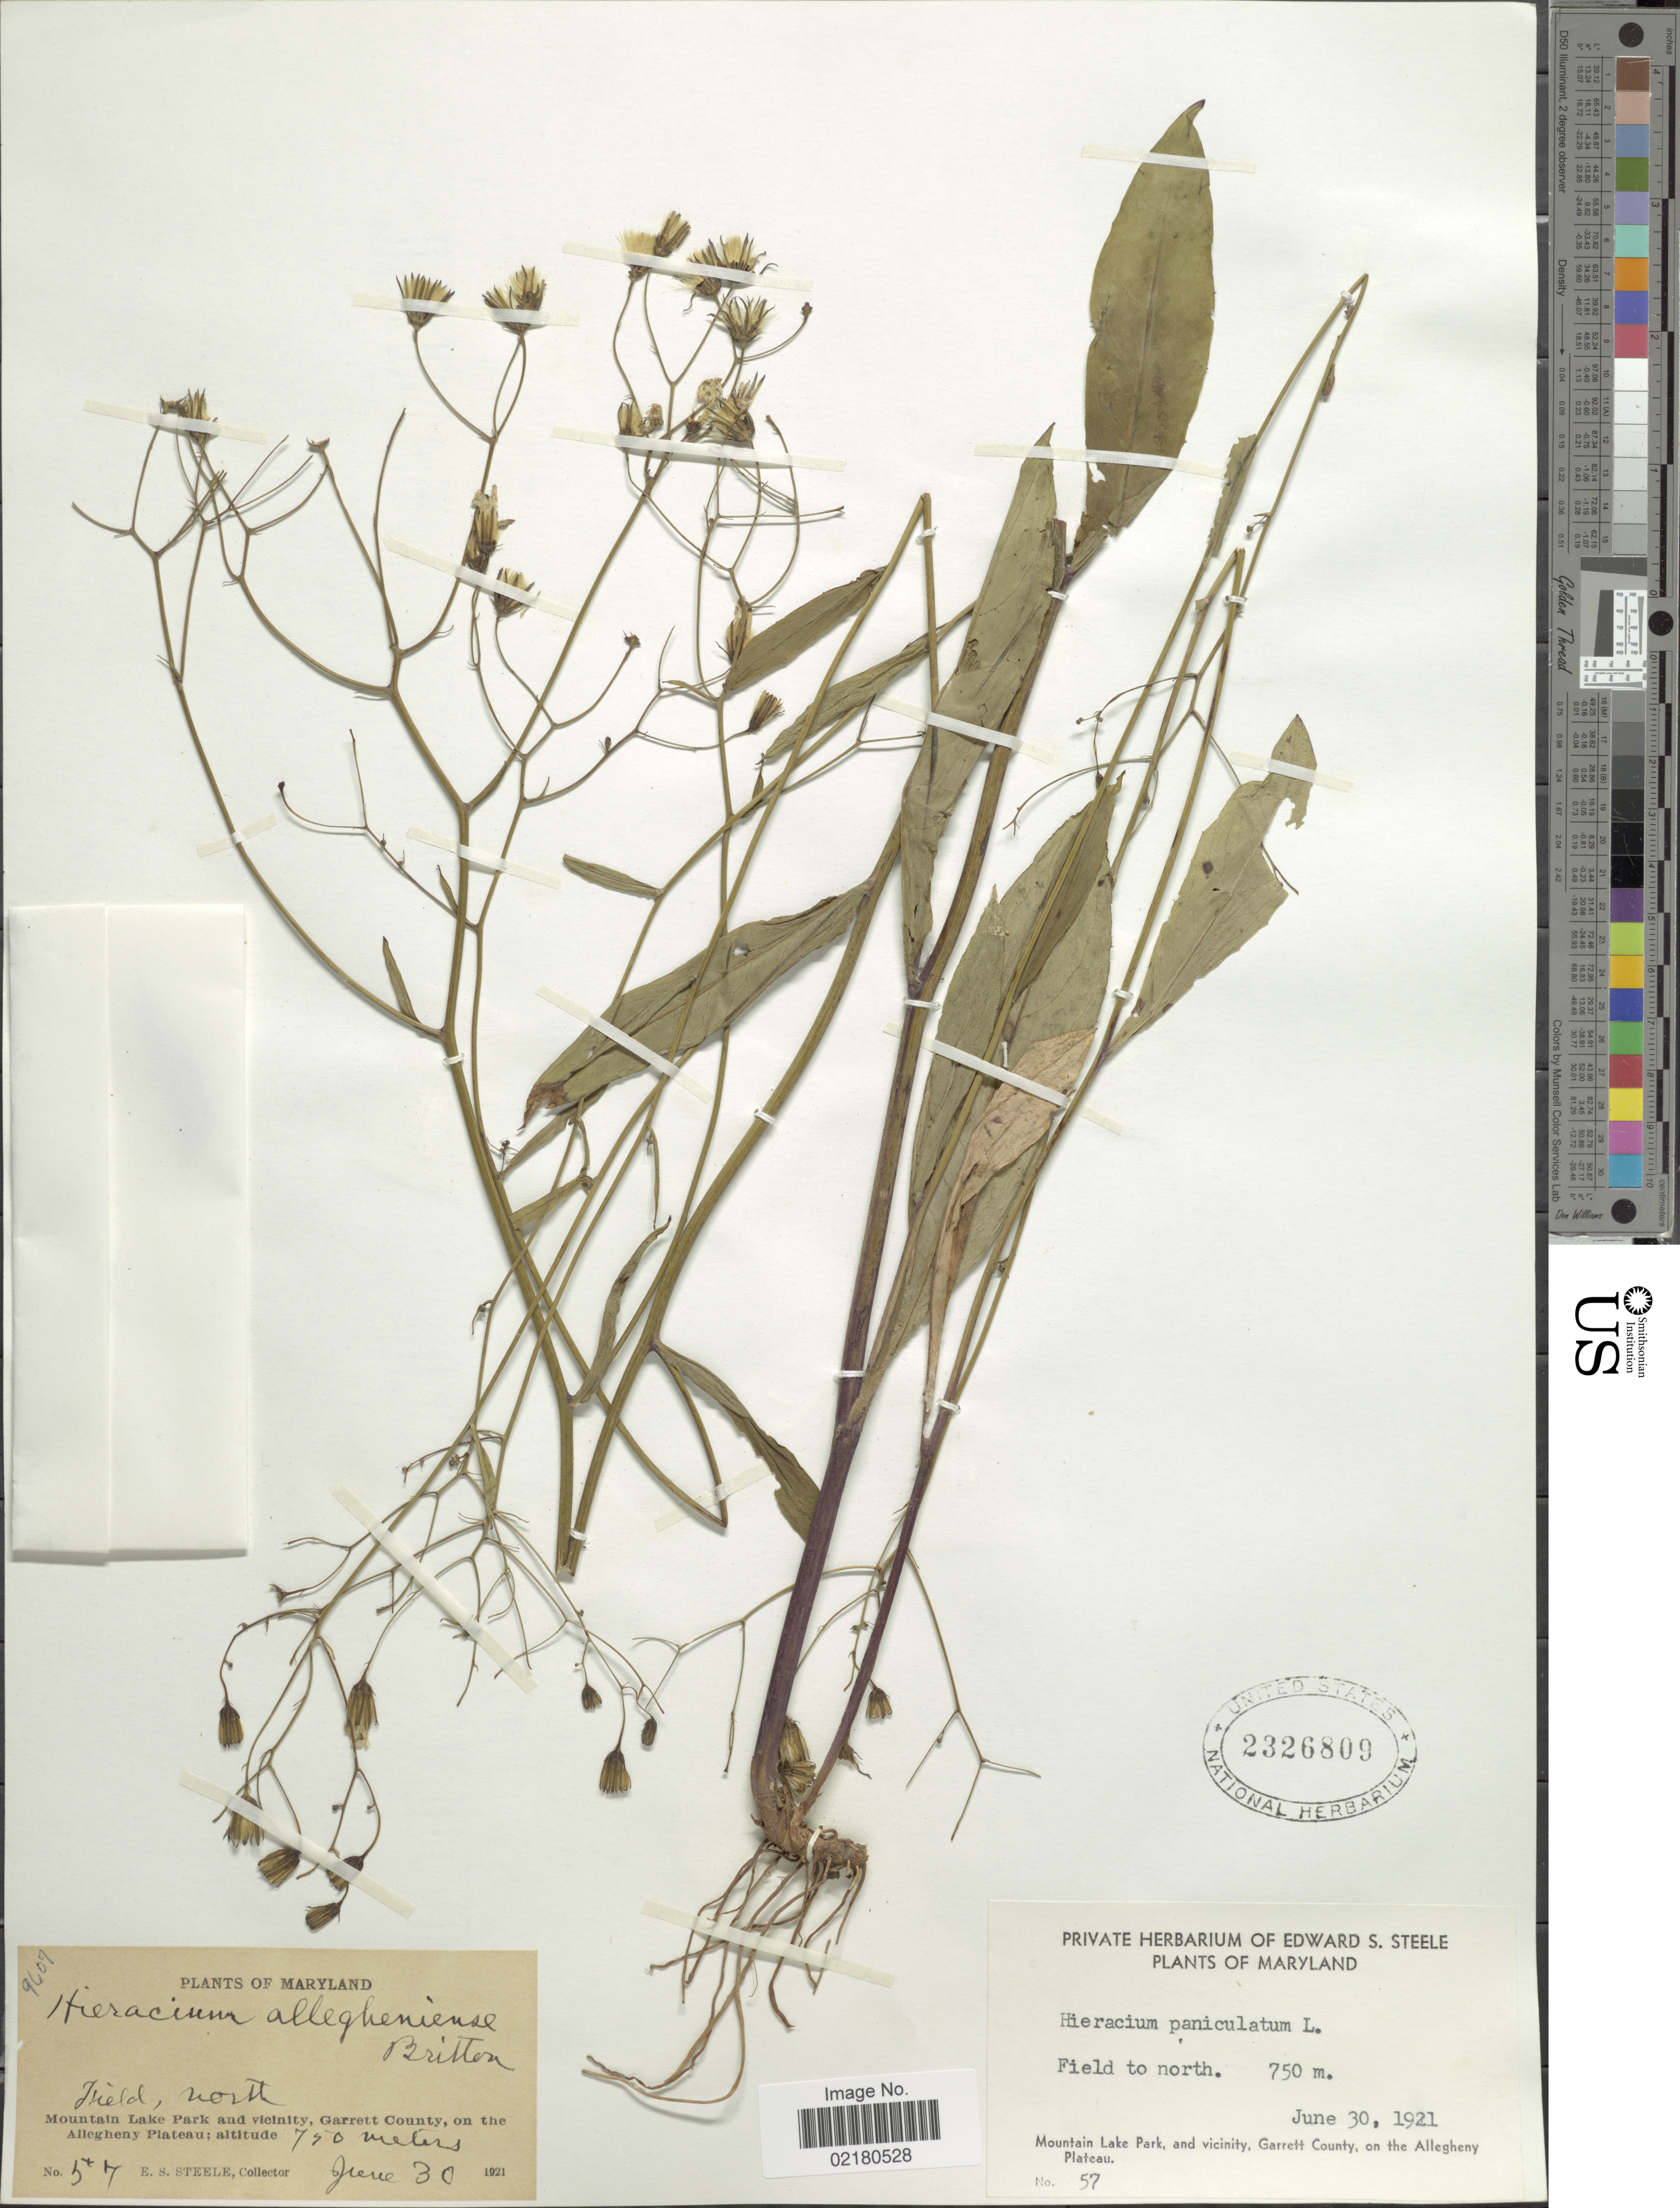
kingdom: Plantae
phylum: Tracheophyta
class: Magnoliopsida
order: Asterales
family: Asteraceae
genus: Hieracium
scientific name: Hieracium paniculatum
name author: L.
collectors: E. Steele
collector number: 57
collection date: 1921-06-30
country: United States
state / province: Maryland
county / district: Garrett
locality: Mountain Lake Park, and Vicinity, Garrett County, on the Allegheny Plateau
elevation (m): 750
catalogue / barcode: US 2326809